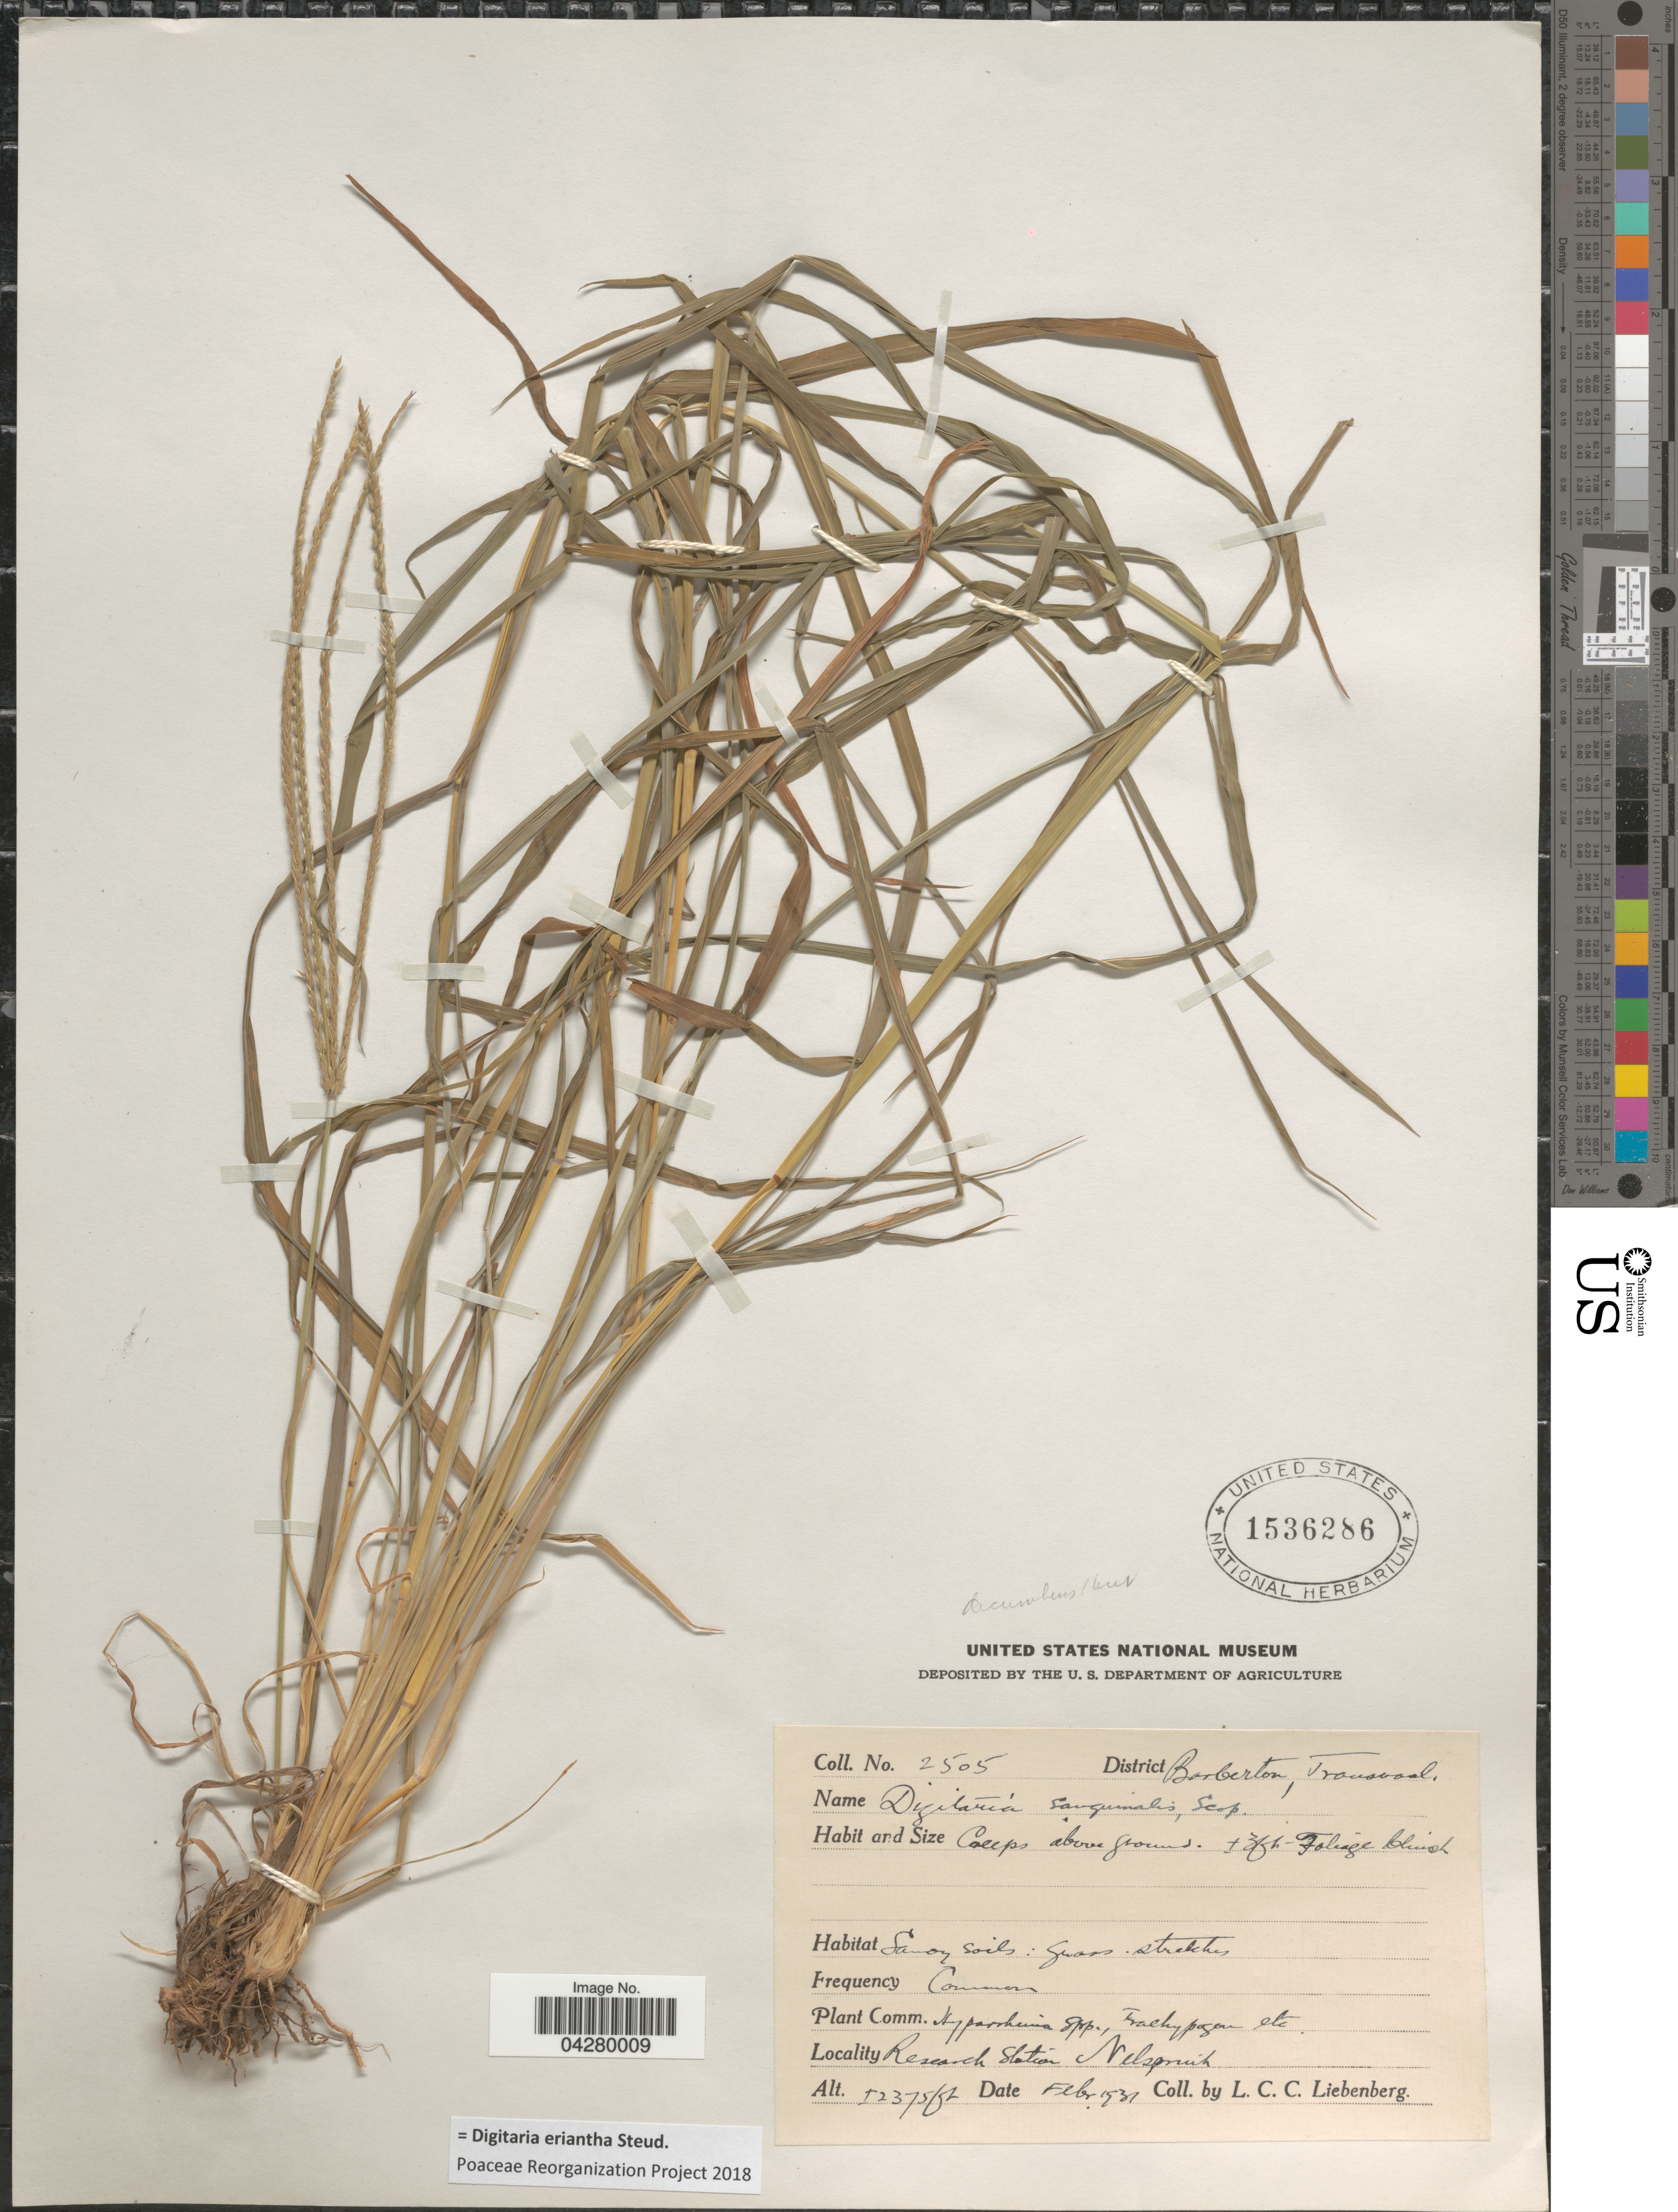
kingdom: Plantae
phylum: Tracheophyta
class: Liliopsida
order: Poales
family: Poaceae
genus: Digitaria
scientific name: Digitaria eriantha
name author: Steud.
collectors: L. Liebenberg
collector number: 2505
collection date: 1931-02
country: South Africa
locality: District Barberton, Transvaal. Research Station Nelspruit.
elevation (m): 3772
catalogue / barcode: US 1536286